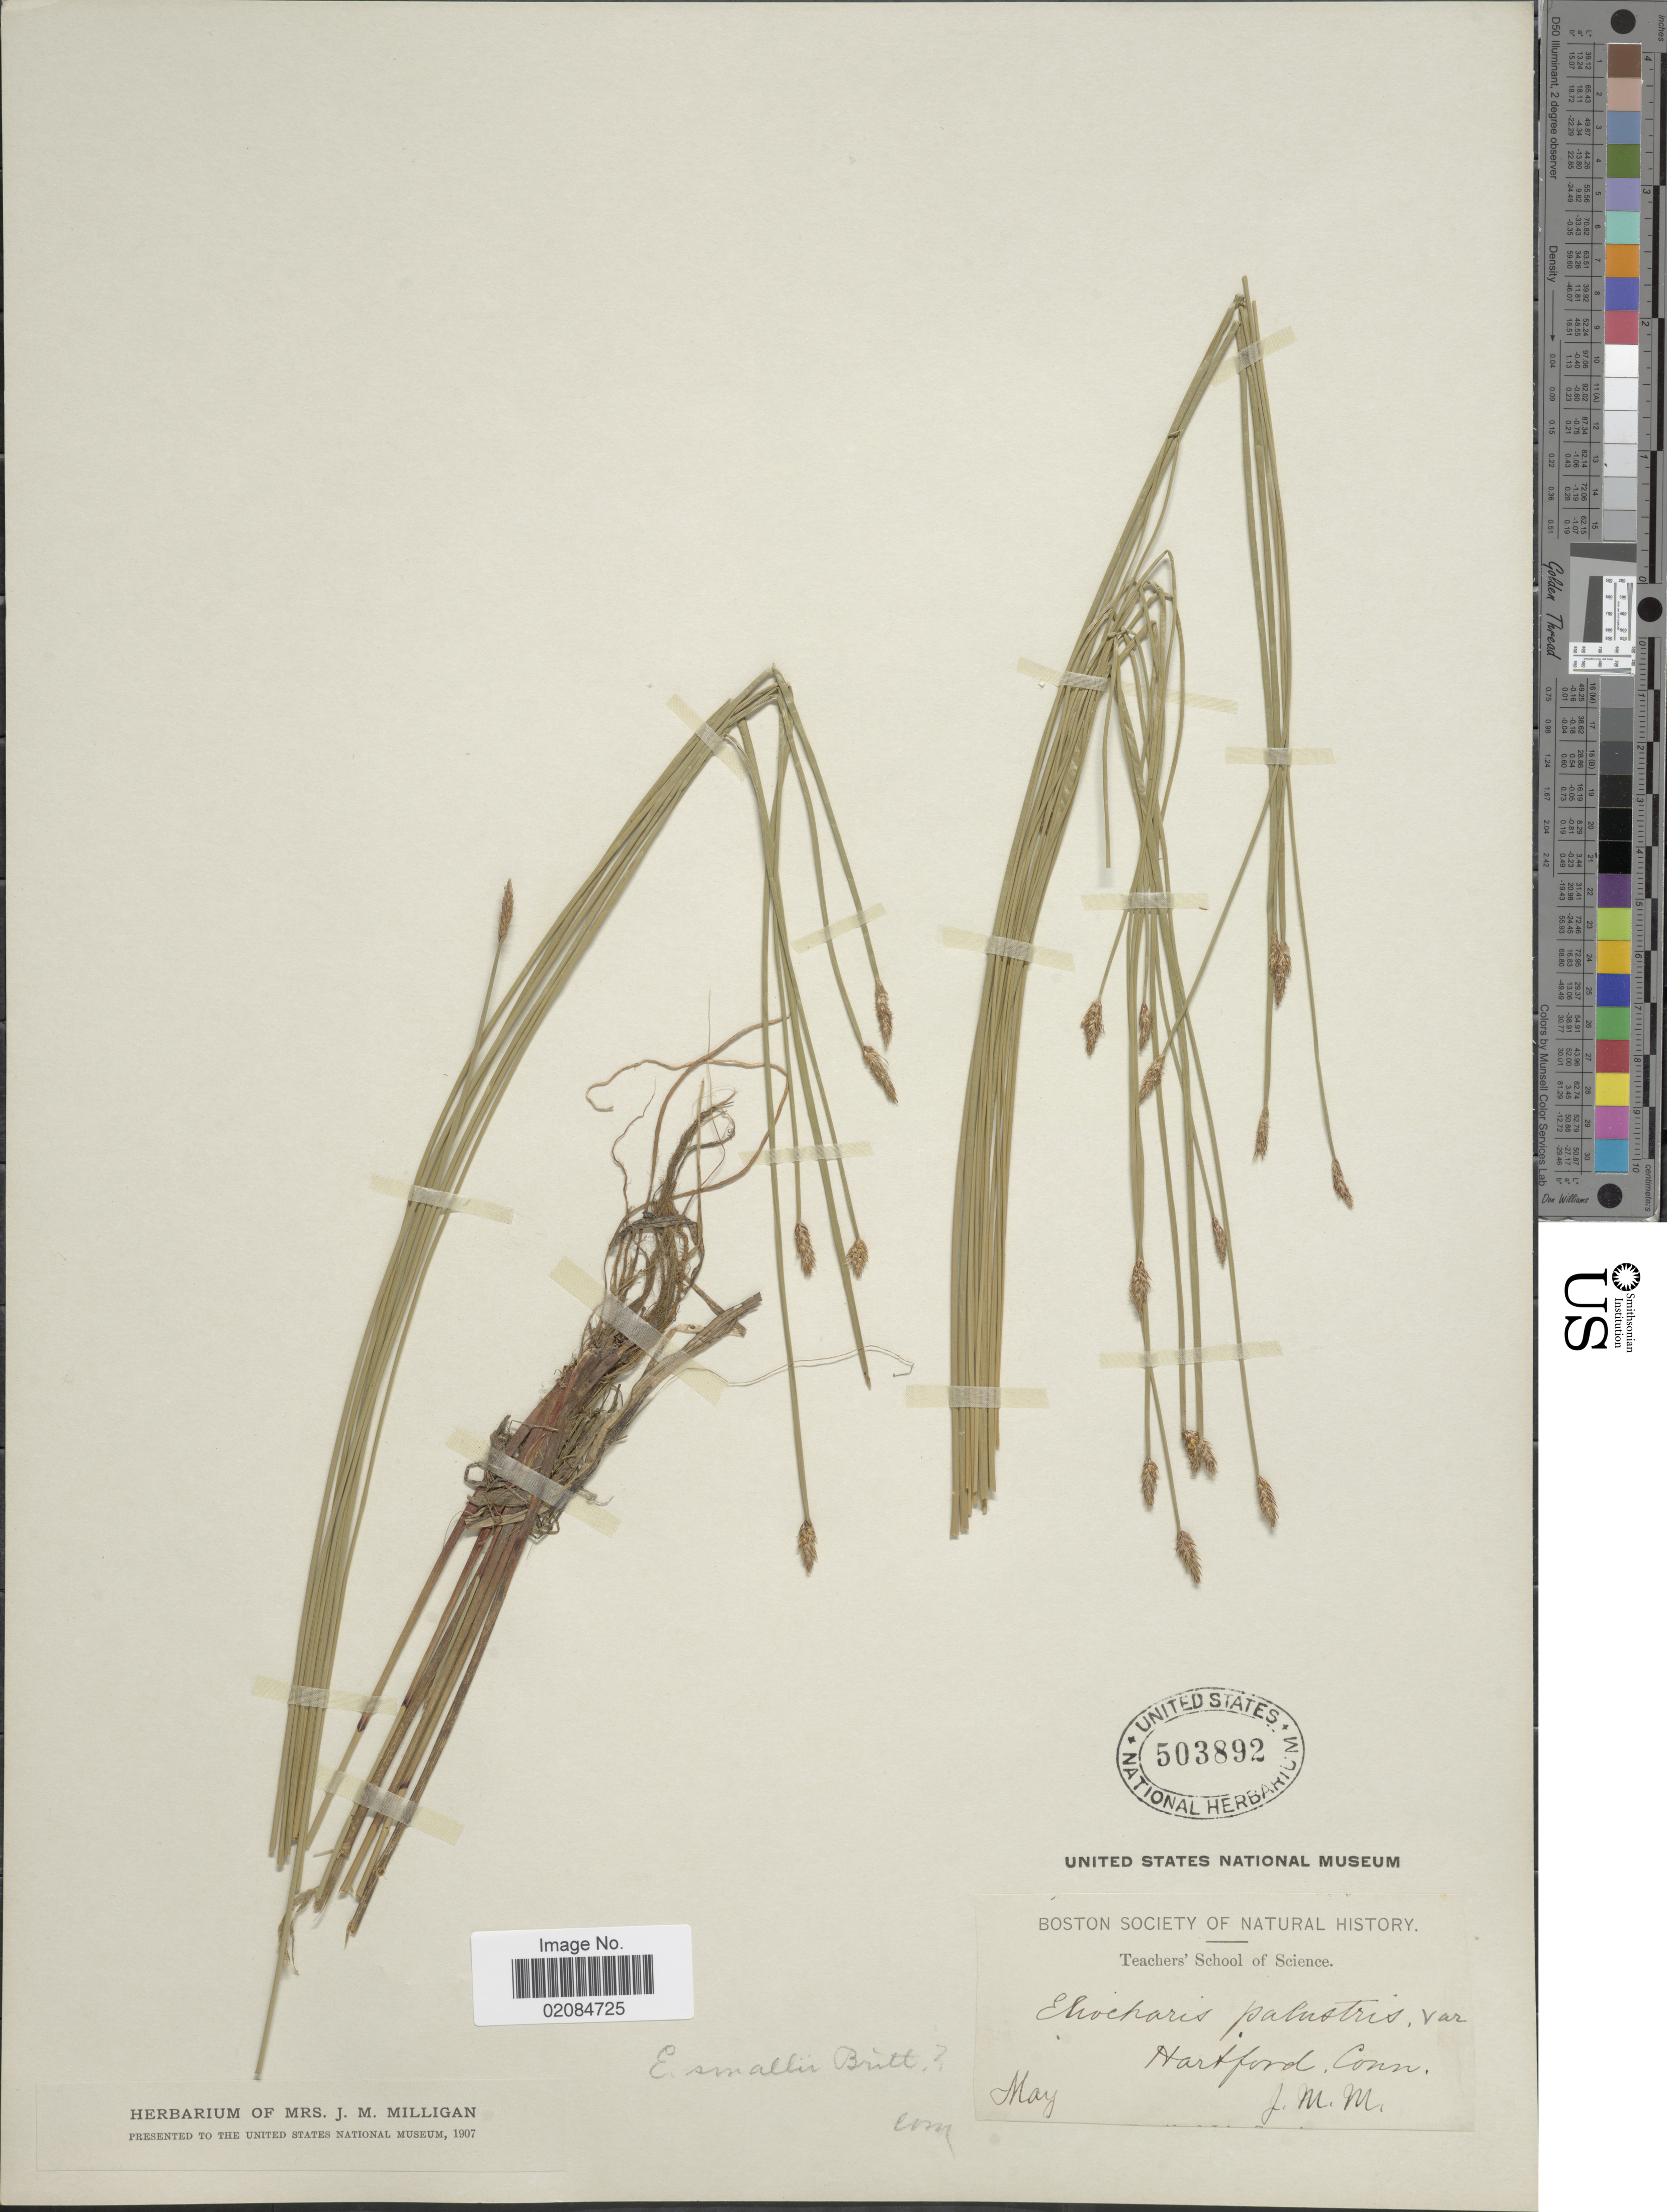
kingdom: Plantae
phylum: Tracheophyta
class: Liliopsida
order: Poales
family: Cyperaceae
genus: Eleocharis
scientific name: Eleocharis palustris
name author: (L.) Roem. & Schult.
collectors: J. Milligan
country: United States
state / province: Connecticut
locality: Hartford, Conn.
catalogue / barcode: US 503892